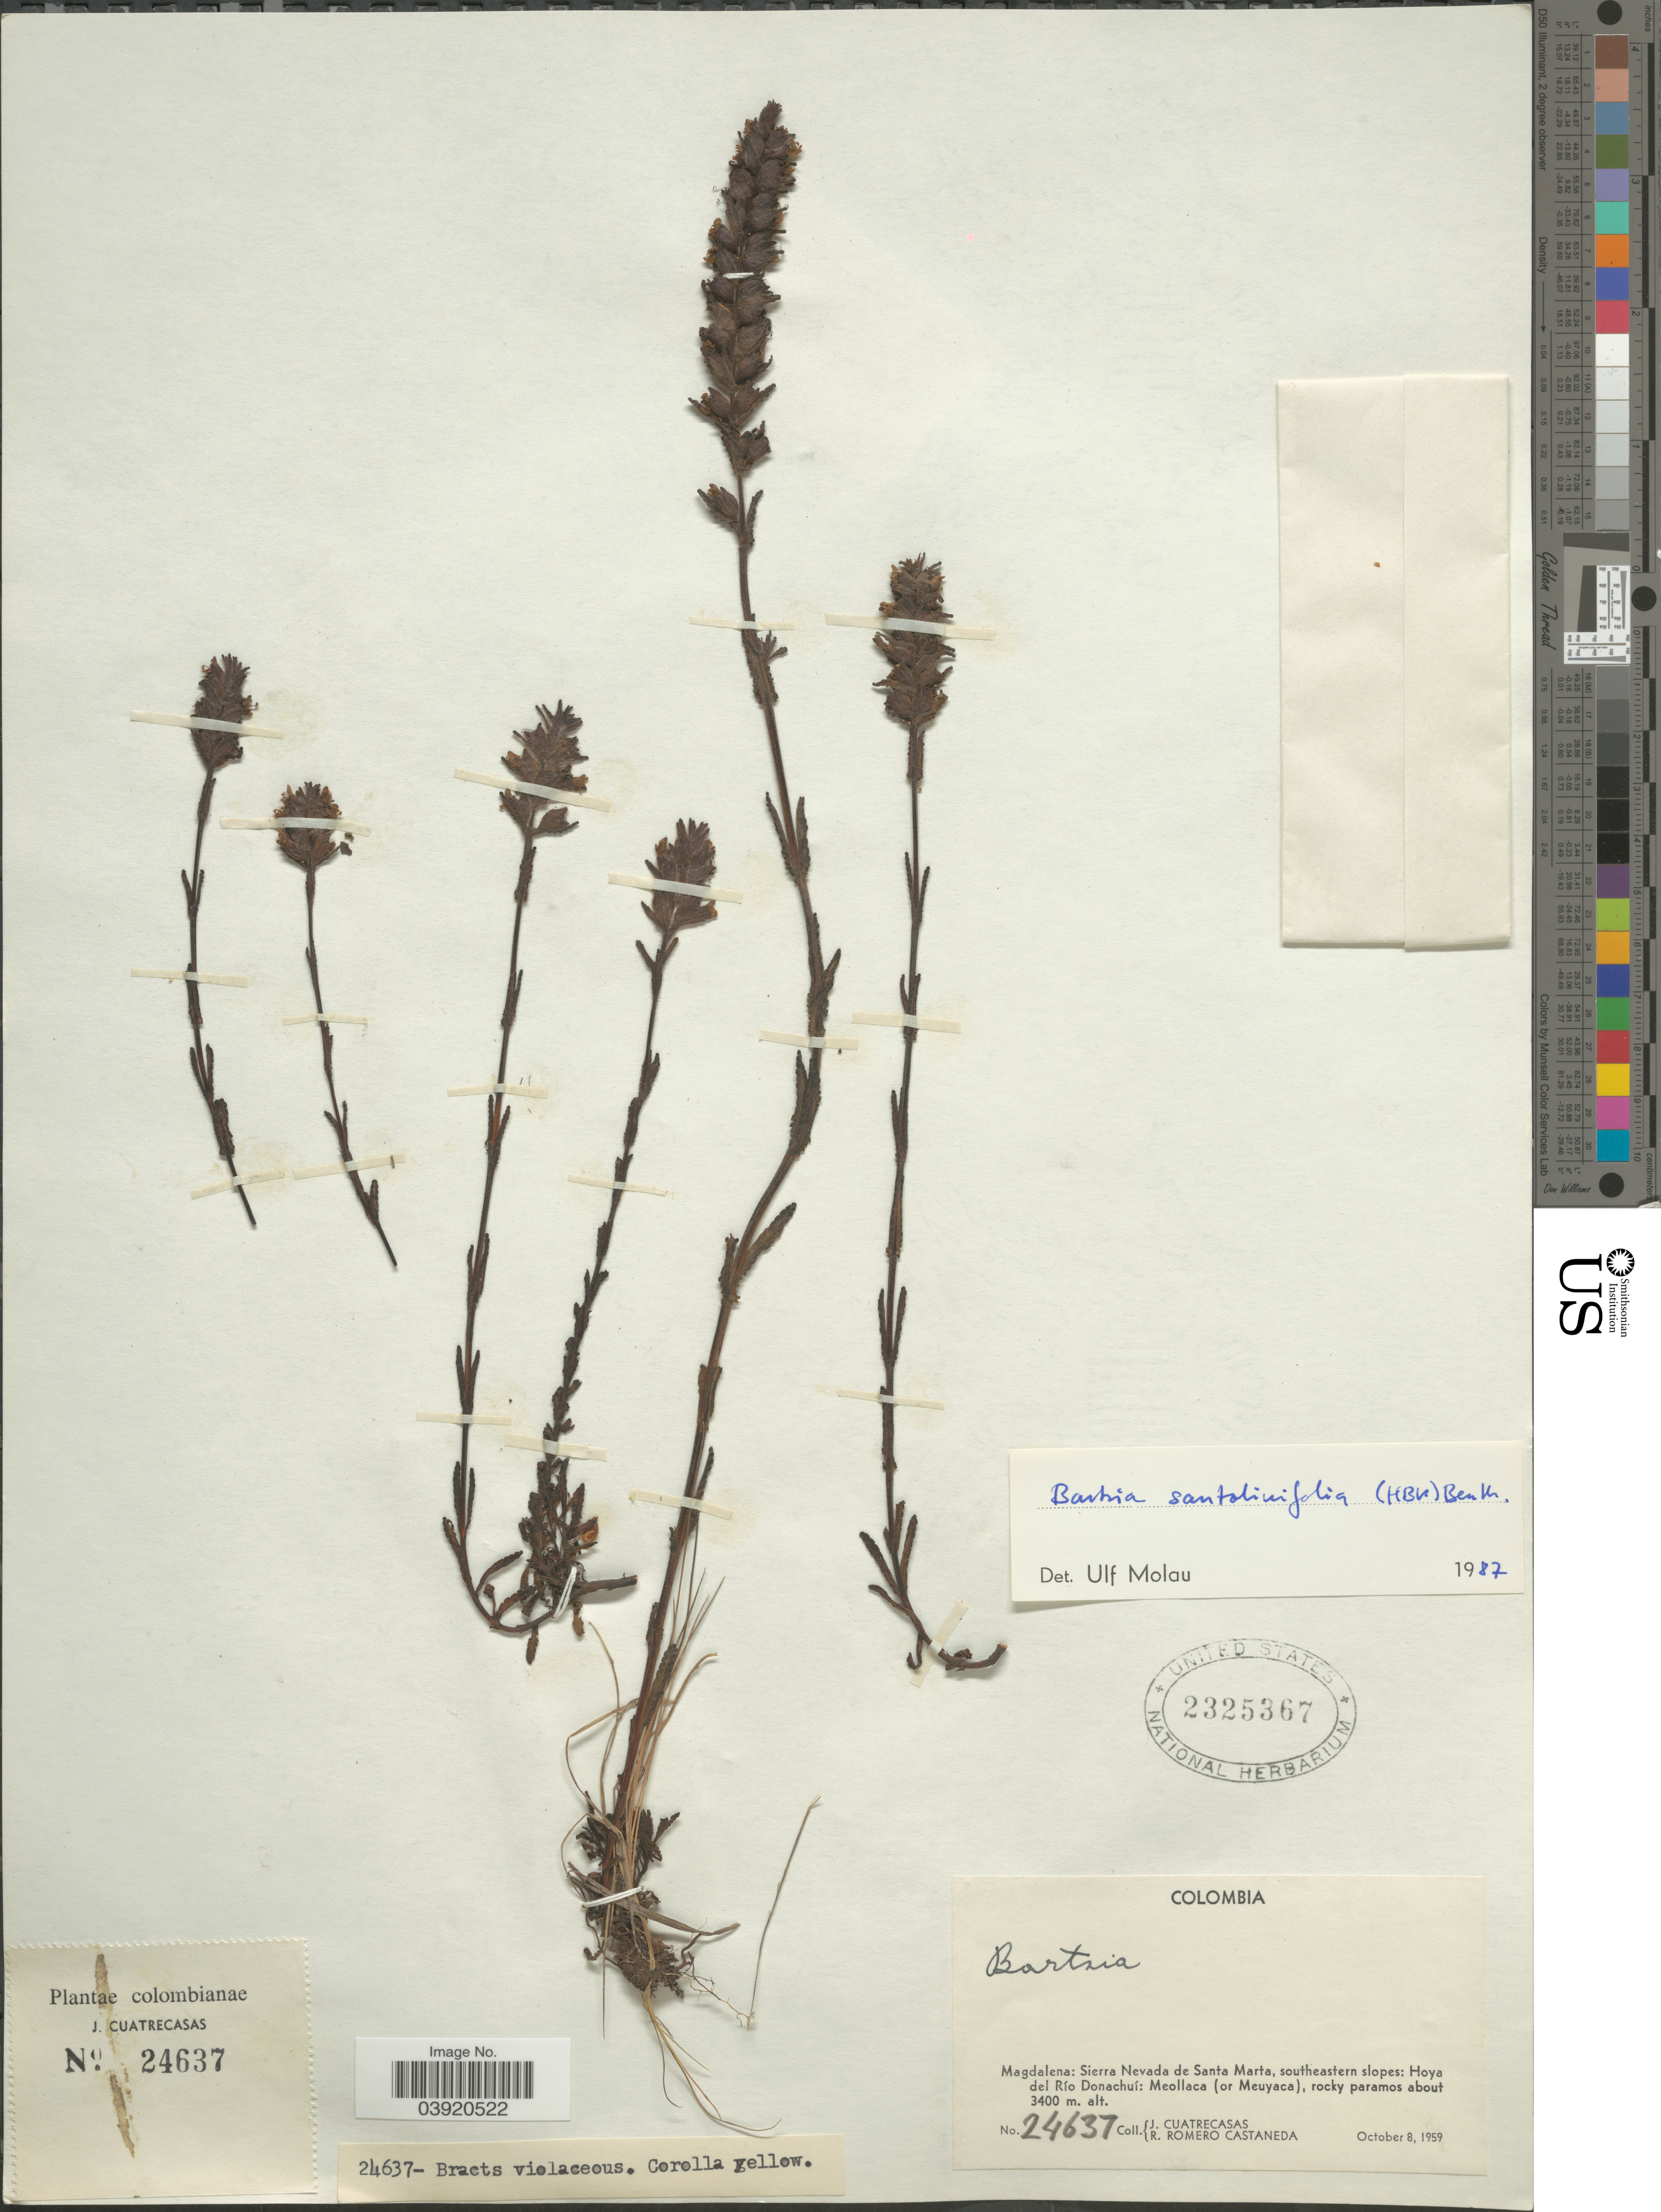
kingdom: Plantae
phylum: Tracheophyta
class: Magnoliopsida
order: Lamiales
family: Orobanchaceae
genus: Bartsia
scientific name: Bartsia santolinifolia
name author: (Kunth) Benth.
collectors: J. Cuatrecasas & R. Romero Castañeda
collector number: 24637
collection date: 1959-10-08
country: Colombia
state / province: Magdalena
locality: Sierra Nevada de Santa Marta, southeastern slopes: Hoya del Río Donachuí: Meollaca (or Meuyaca).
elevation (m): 3400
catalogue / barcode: US 2325367